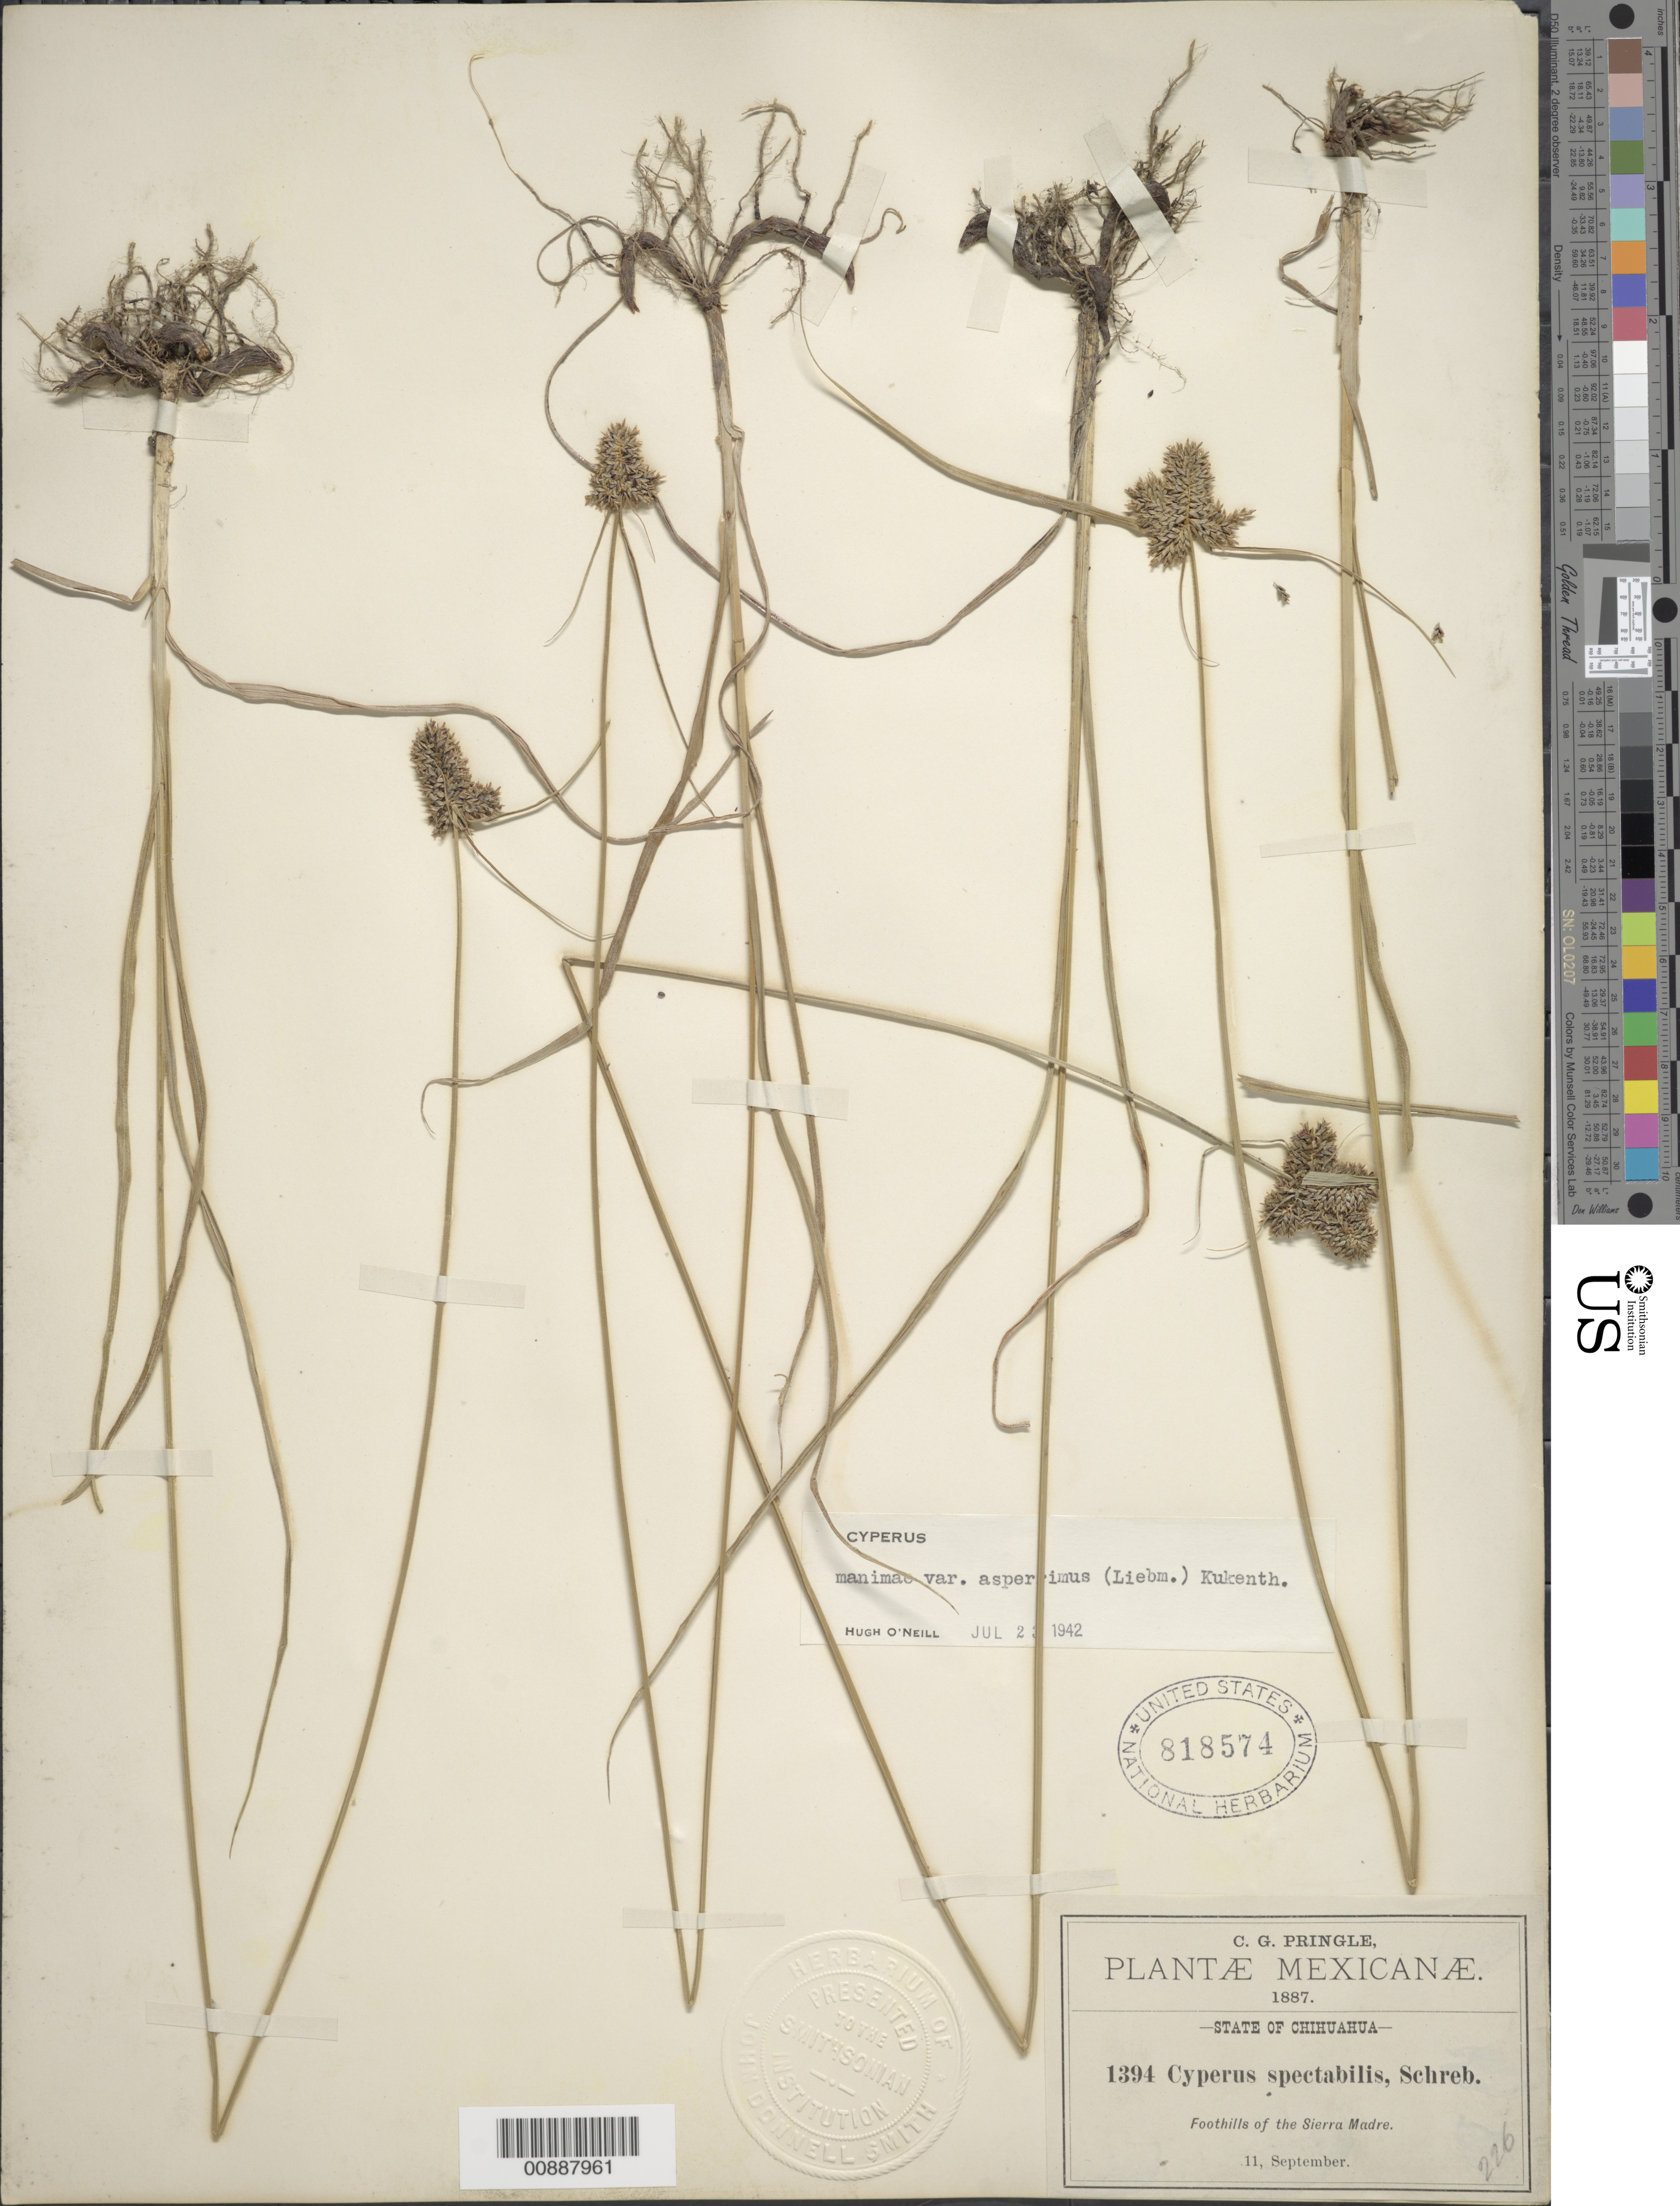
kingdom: Plantae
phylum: Tracheophyta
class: Liliopsida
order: Poales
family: Cyperaceae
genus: Cyperus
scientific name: Cyperus manimae var. asperrimus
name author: (Liebm.) Kük.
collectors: C. G. Pringle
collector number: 1394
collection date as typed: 11 Sep 1887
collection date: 1887-09-11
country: Mexico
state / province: Chihuahua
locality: Foothills of the Sierra Madre, Chihuahua.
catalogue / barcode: US 818574